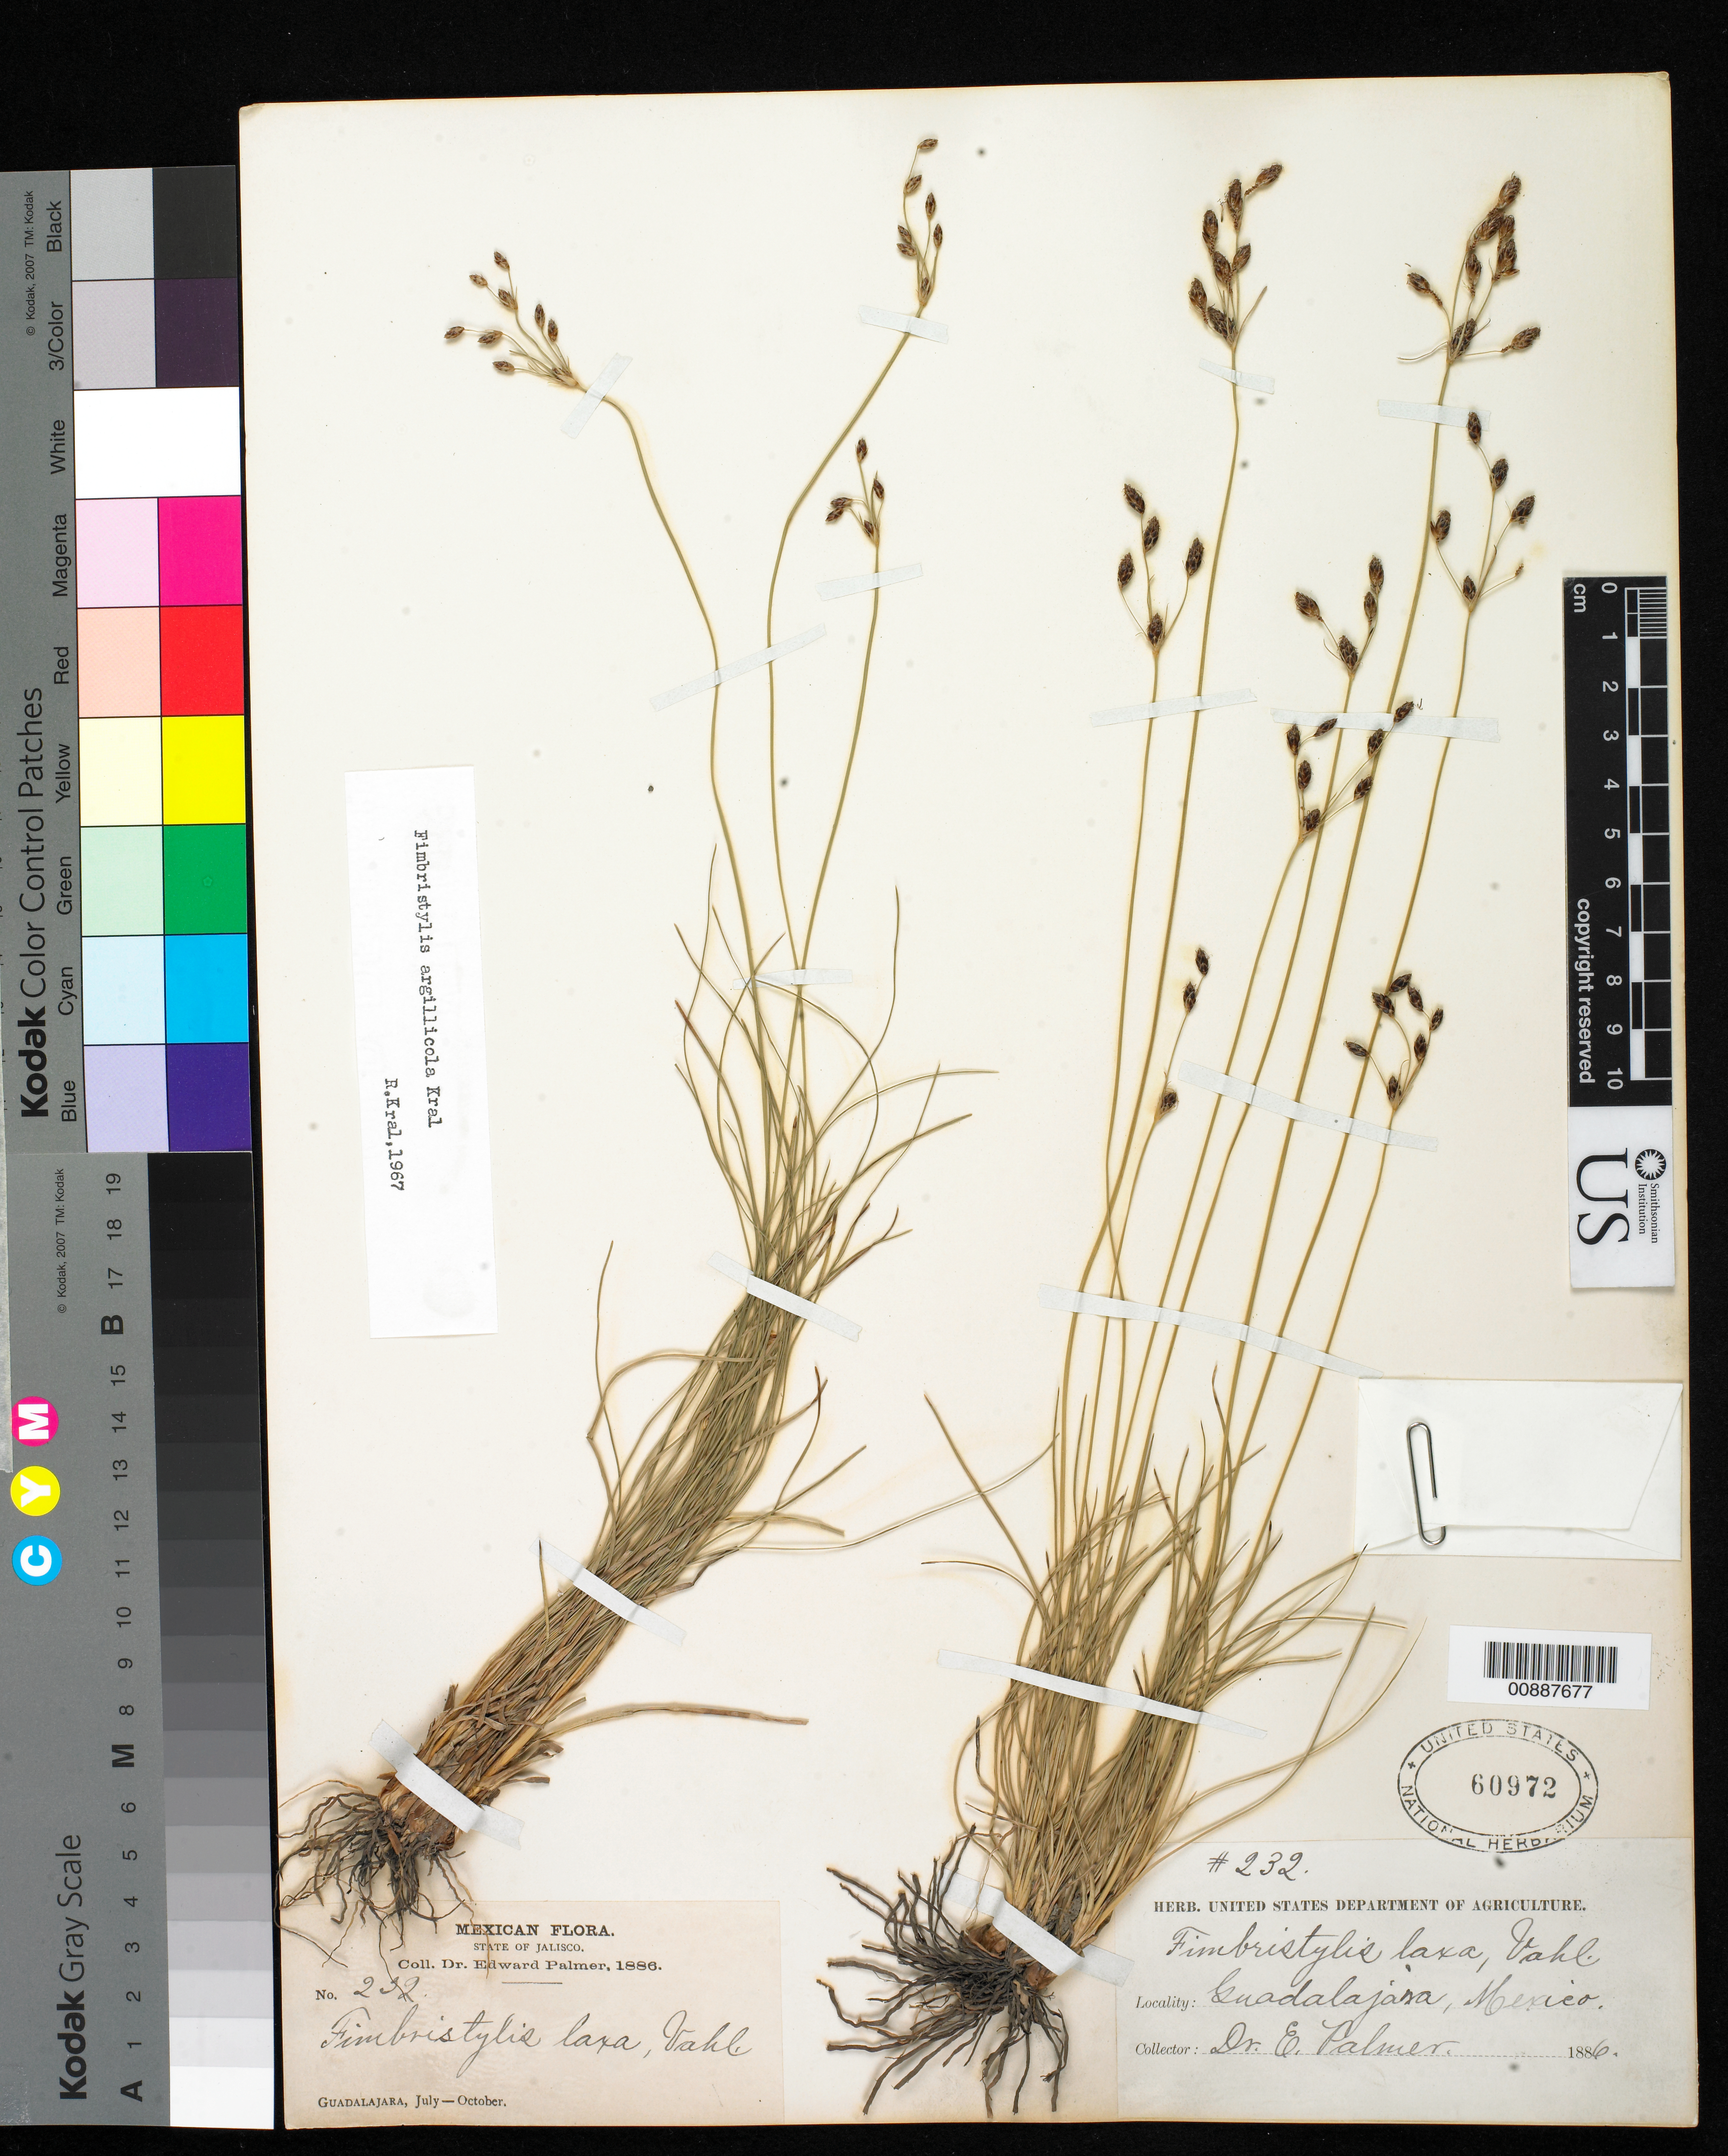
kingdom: Plantae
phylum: Tracheophyta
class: Liliopsida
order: Poales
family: Cyperaceae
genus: Fimbristylis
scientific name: Fimbristylis argillicola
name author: Kral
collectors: E. Palmer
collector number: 232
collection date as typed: Jul 1886 to -- Oct 1886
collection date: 1886-07/1886-10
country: Mexico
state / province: Jalisco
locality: Guadalajara, Jalisco.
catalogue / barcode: US 60972